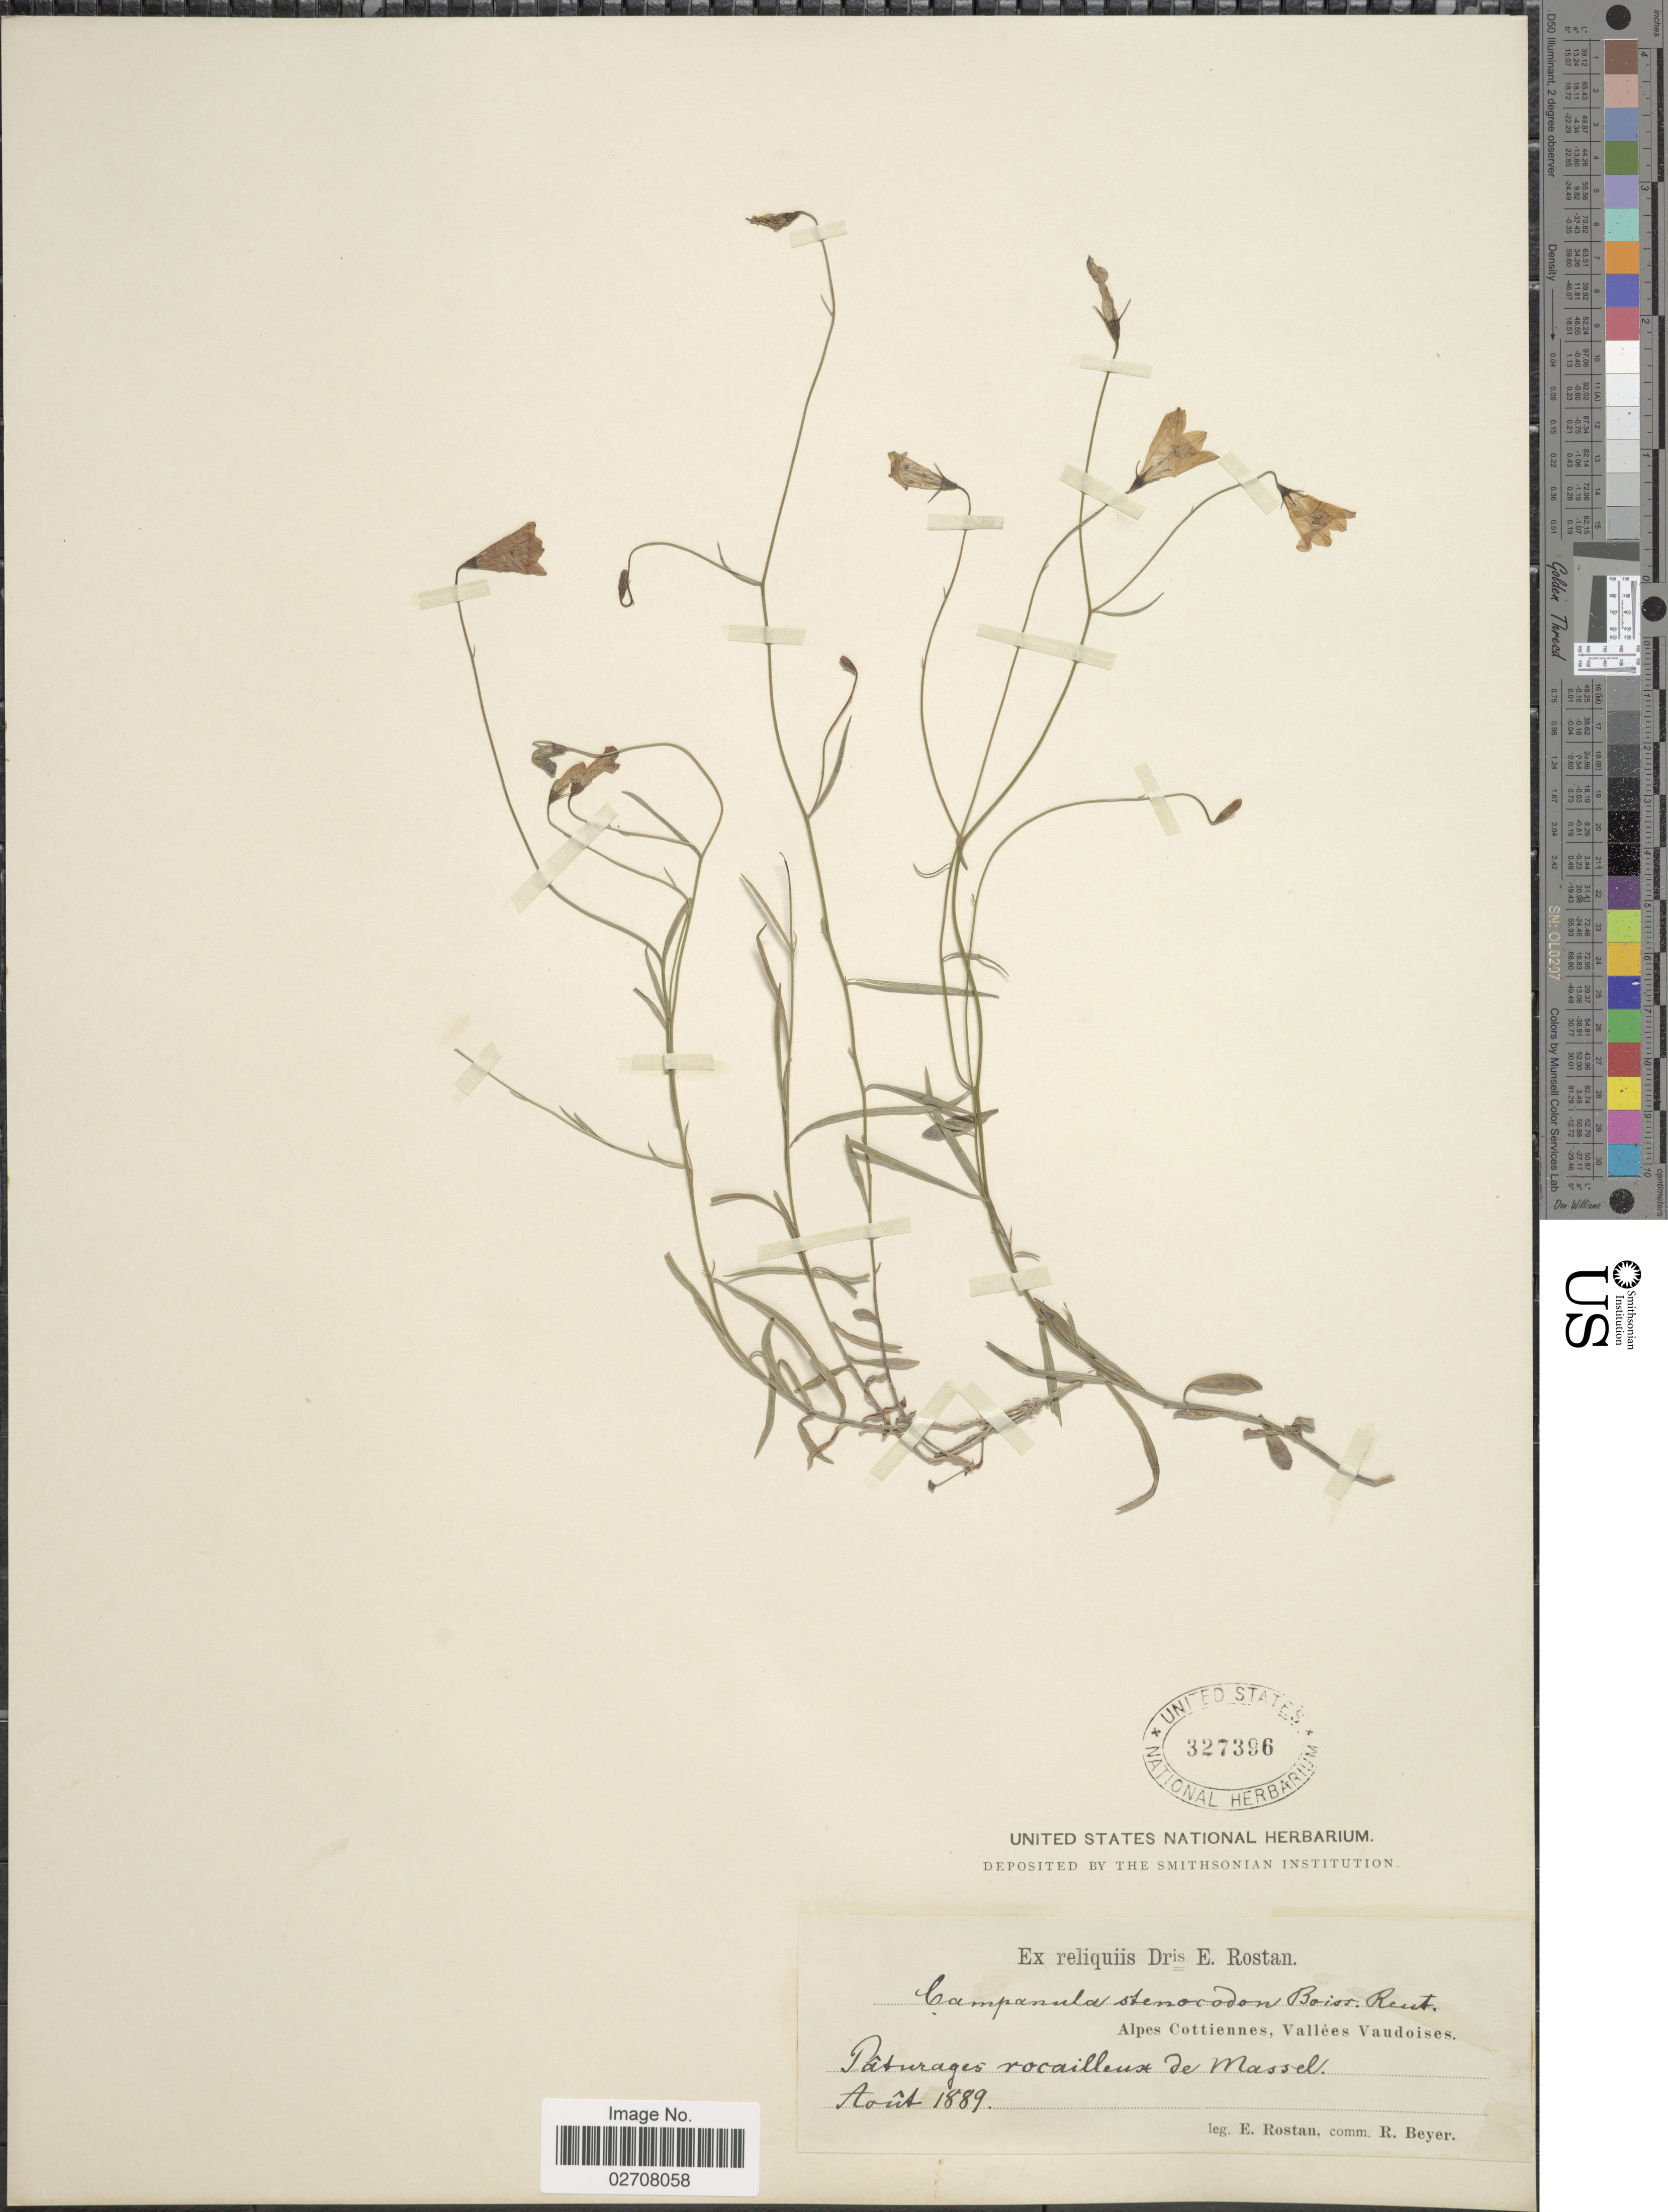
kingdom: Plantae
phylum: Tracheophyta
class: Magnoliopsida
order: Asterales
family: Campanulaceae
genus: Campanula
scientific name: Campanula stenocodon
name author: Boiss. & Reut.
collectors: E. Rostan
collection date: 1889-08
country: Italy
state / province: Piedmont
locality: Alpes Cottiennes, Vallees Vaudoises. Paturages rocailleux de Massel.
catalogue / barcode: US 327396